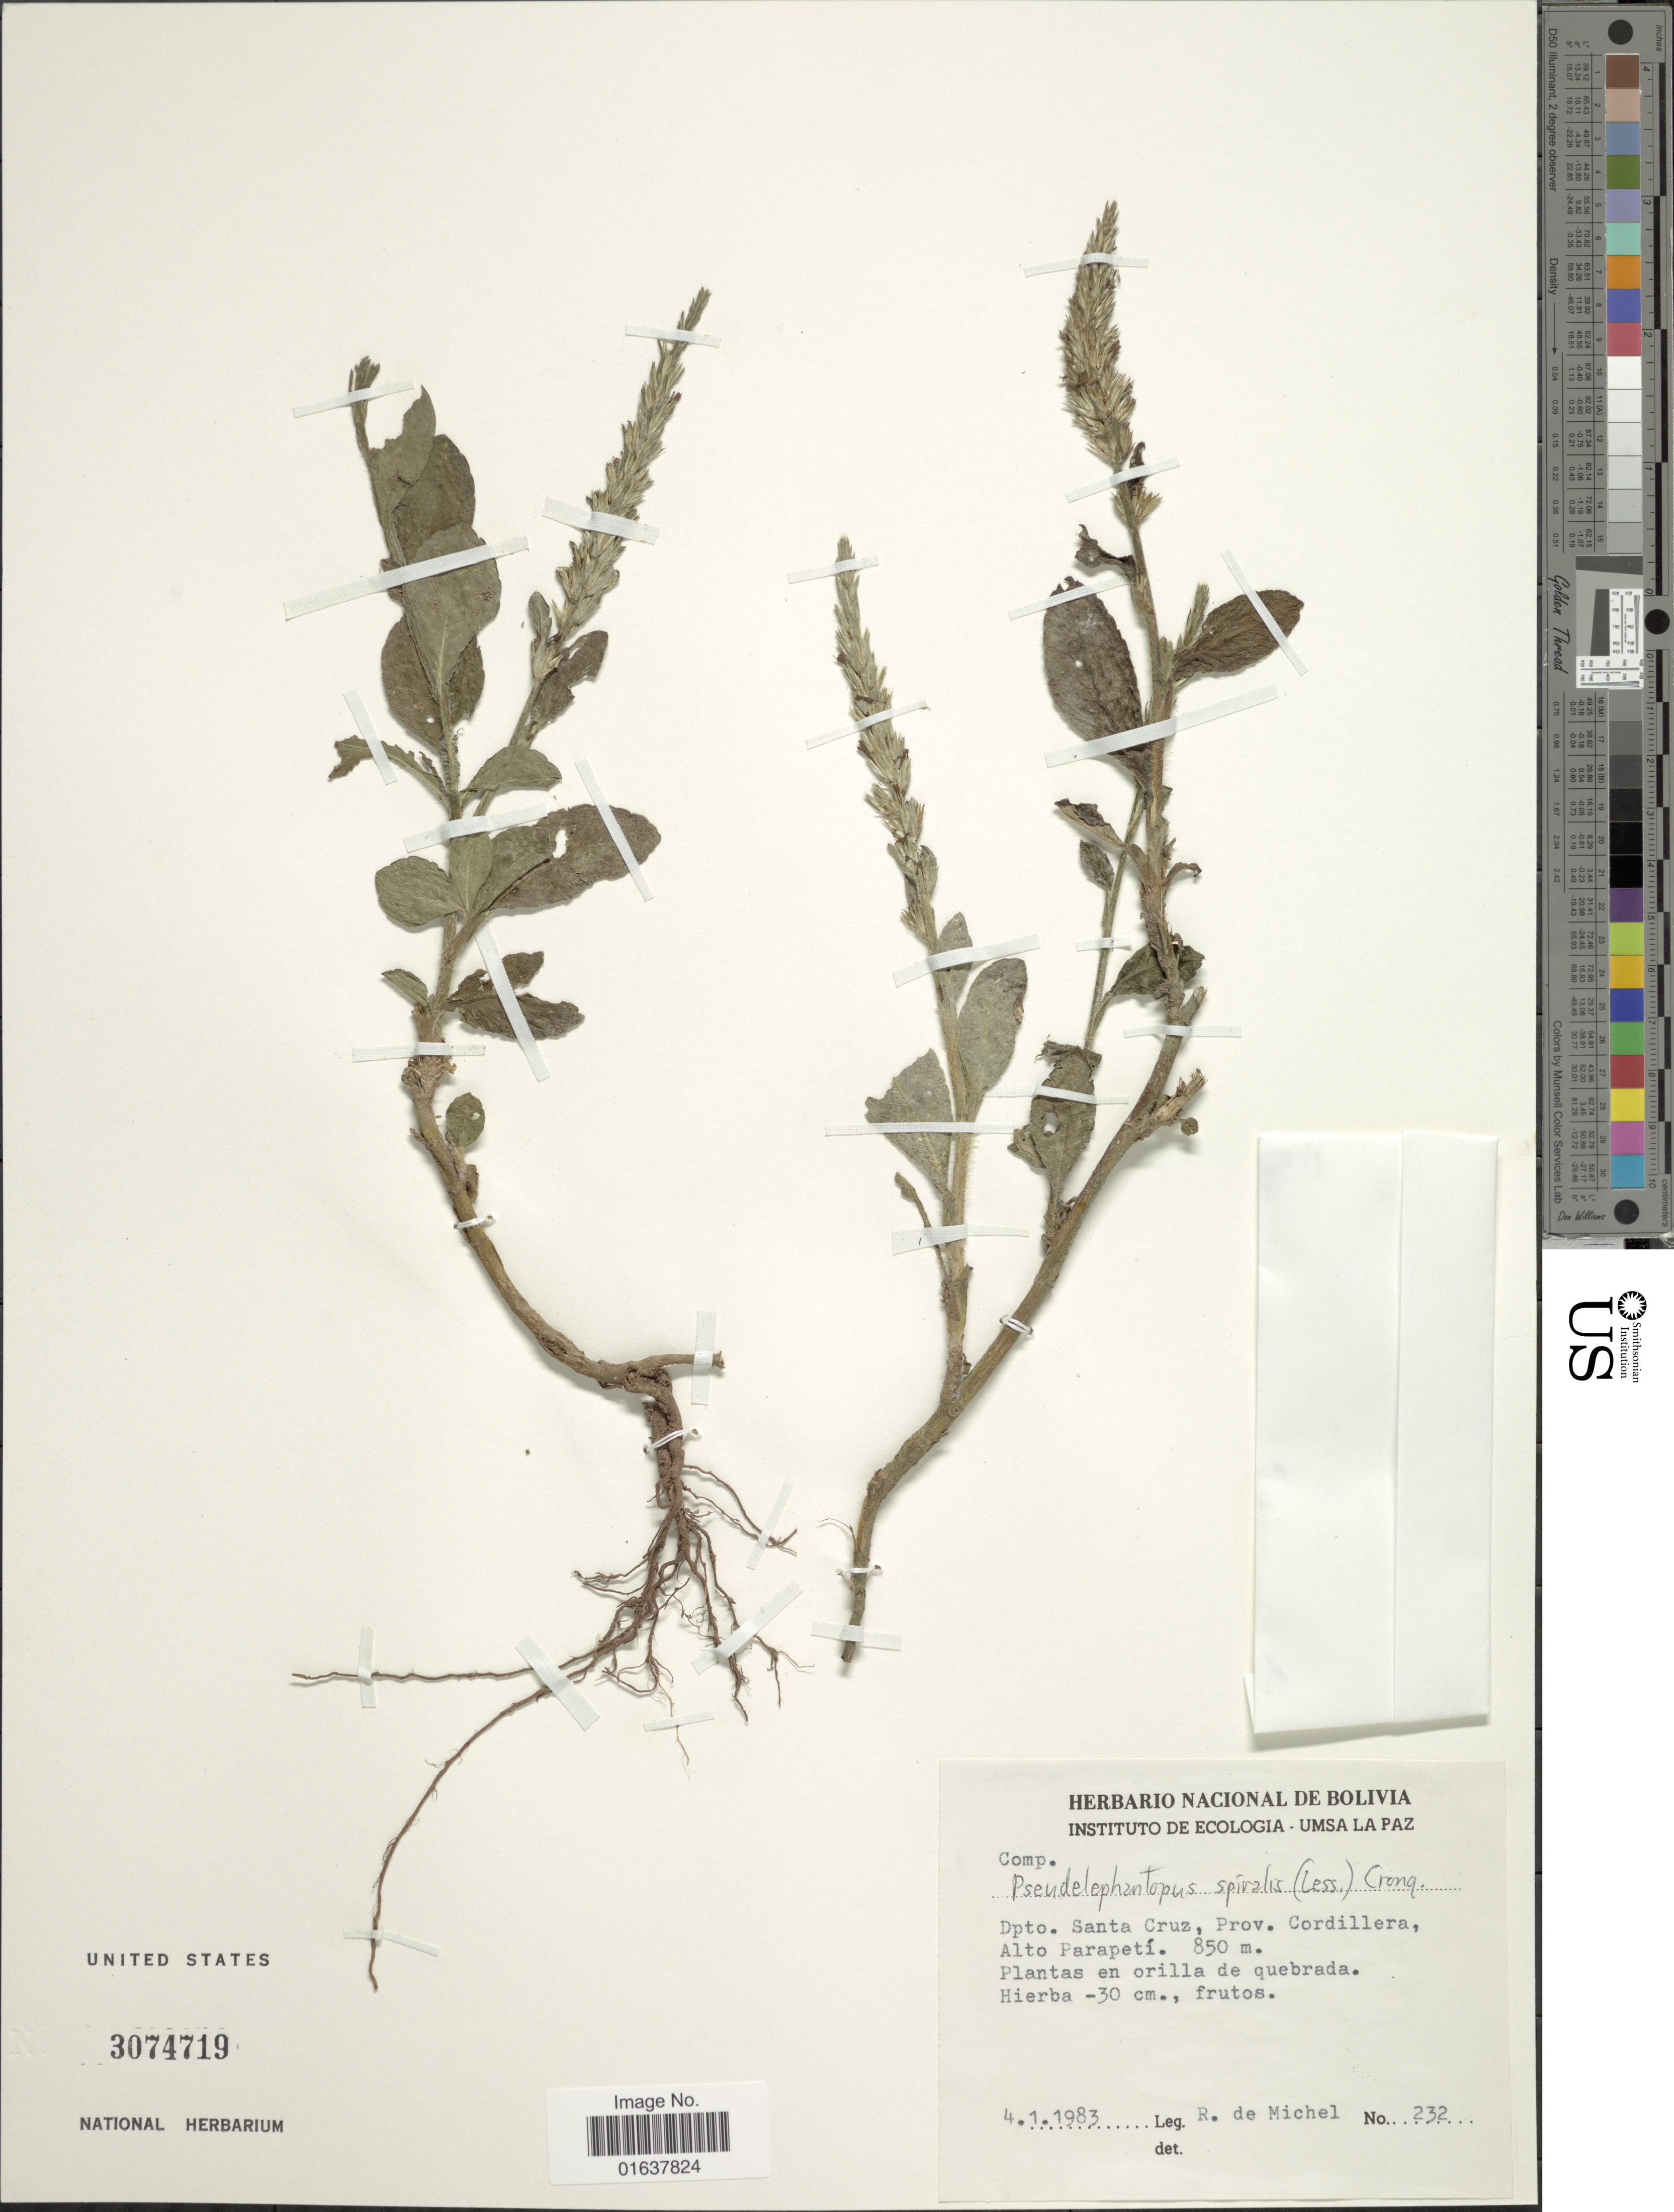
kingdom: Plantae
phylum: Tracheophyta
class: Magnoliopsida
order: Asterales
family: Asteraceae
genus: Pseudelephantopus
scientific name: Pseudelephantopus spiralis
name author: (Less.) Cronquist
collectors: R. d. Michel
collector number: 232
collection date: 1983-01-04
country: Bolivia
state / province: Santa Cruz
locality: Dpto. Santa Cruz. Prov. Cordillera, Alto Parapeti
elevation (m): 850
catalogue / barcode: US 3074719